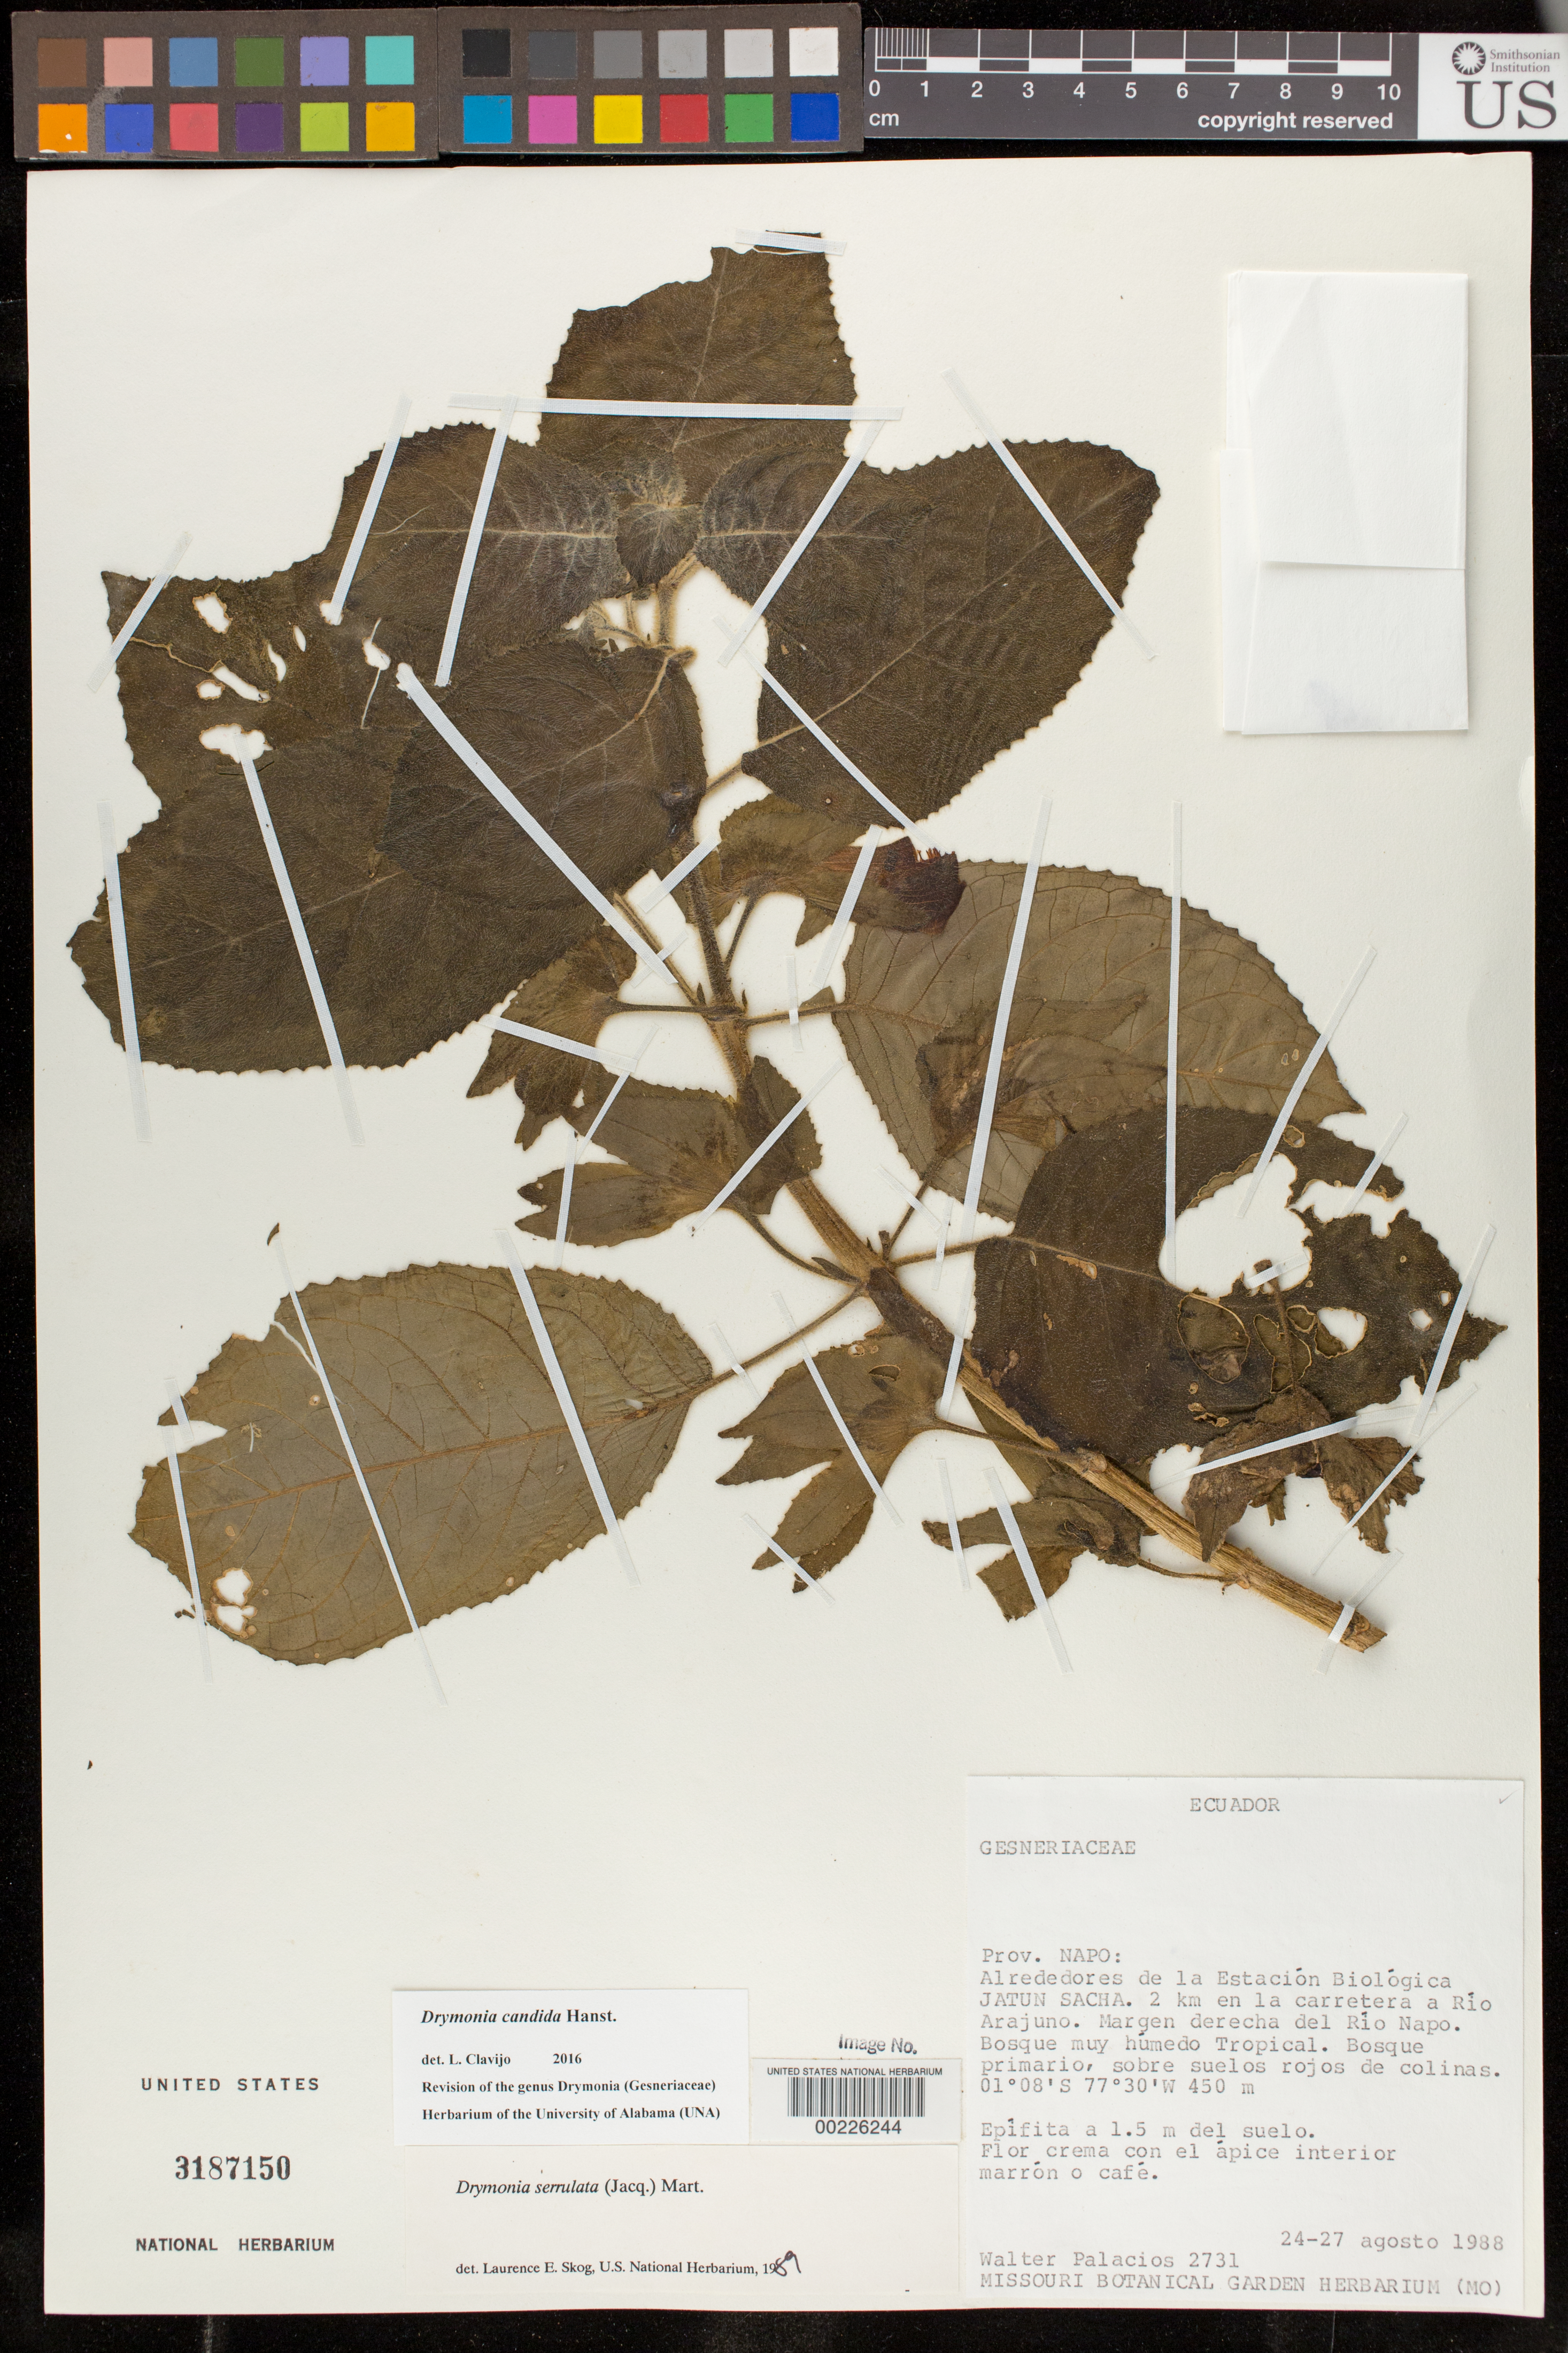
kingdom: Plantae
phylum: Tracheophyta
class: Magnoliopsida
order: Lamiales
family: Gesneriaceae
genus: Drymonia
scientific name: Drymonia candida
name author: Hanst.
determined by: Clavijo, L.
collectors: W. Palacios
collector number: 2731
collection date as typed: Aug 1988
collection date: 1988-08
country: Ecuador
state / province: Napo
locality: Around Estacion Biologica Jatun Sacha, 2 km on the highway to Rio Arajuno, right hand bank of Rio Napo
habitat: Very humid tropical forest, primaryforest, red soil of hills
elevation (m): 450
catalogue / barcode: US 3187150